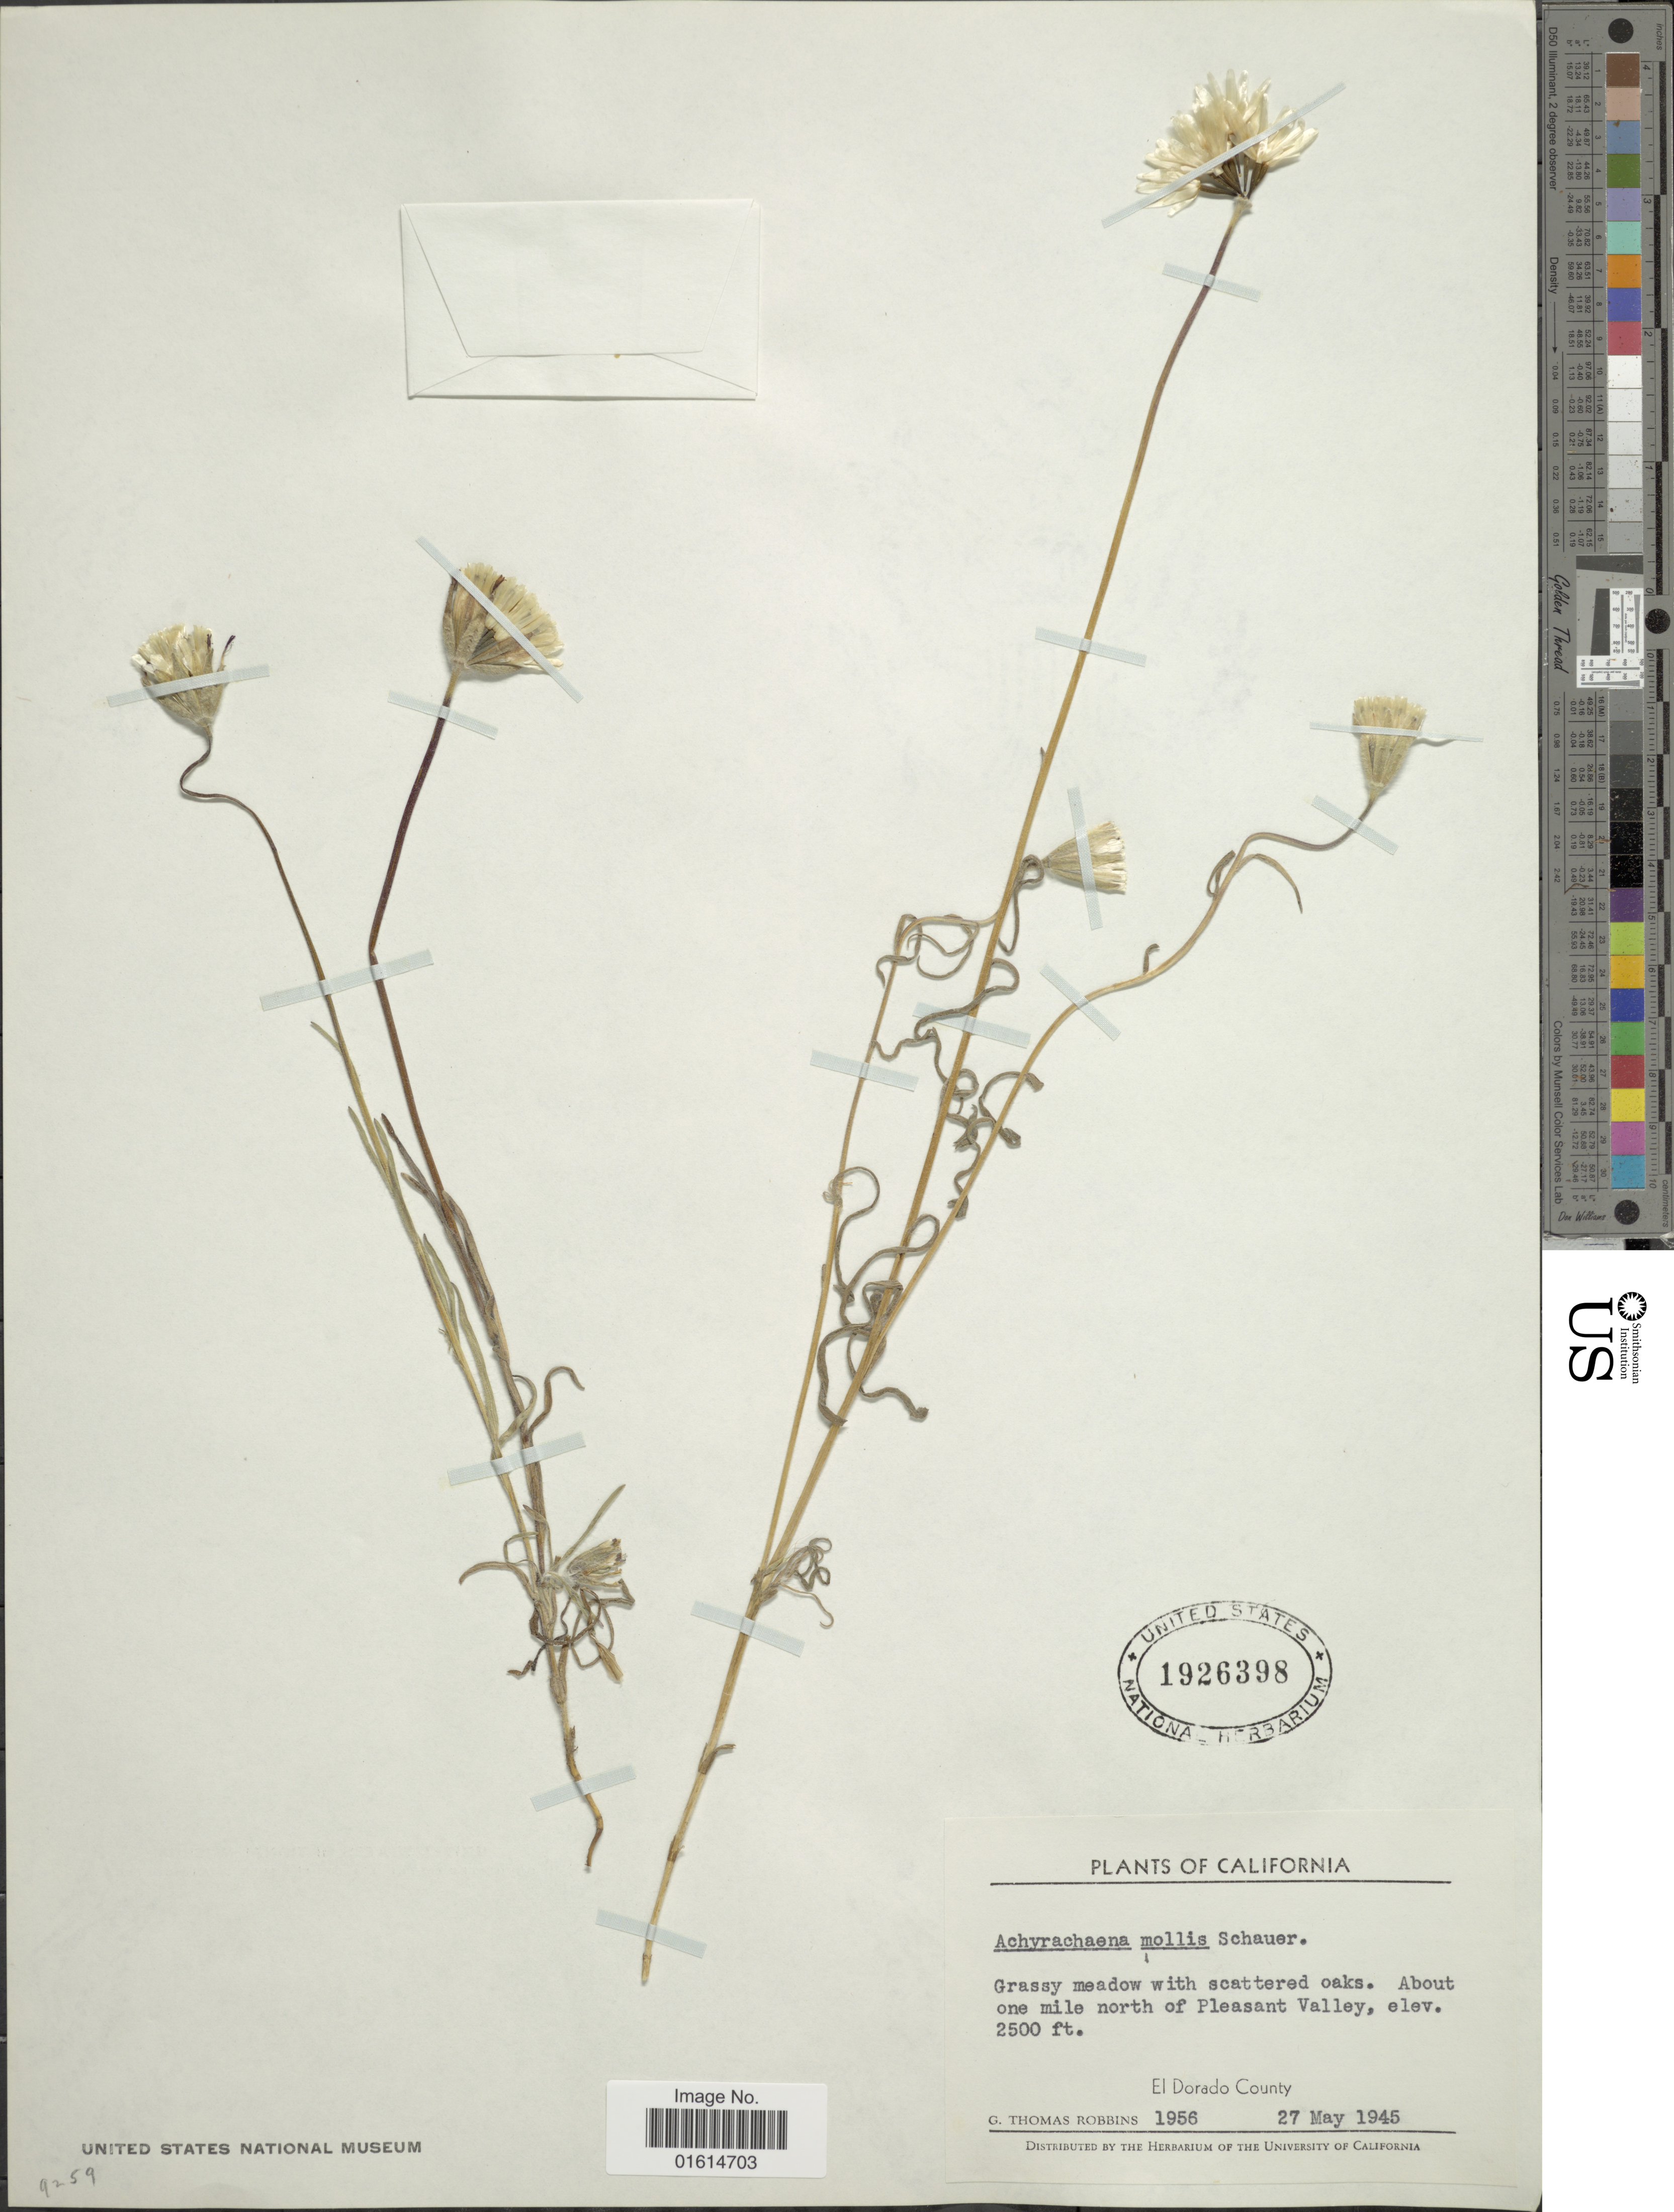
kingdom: Plantae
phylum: Tracheophyta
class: Magnoliopsida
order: Asterales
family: Asteraceae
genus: Achyrachaena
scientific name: Achyrachaena mollis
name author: Schauer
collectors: G. T. Robbins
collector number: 1956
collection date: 1945-05-27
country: United States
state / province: California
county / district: El Dorado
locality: About one mile north of Pleasant Valley, El Dorado County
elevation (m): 762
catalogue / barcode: US 1926398